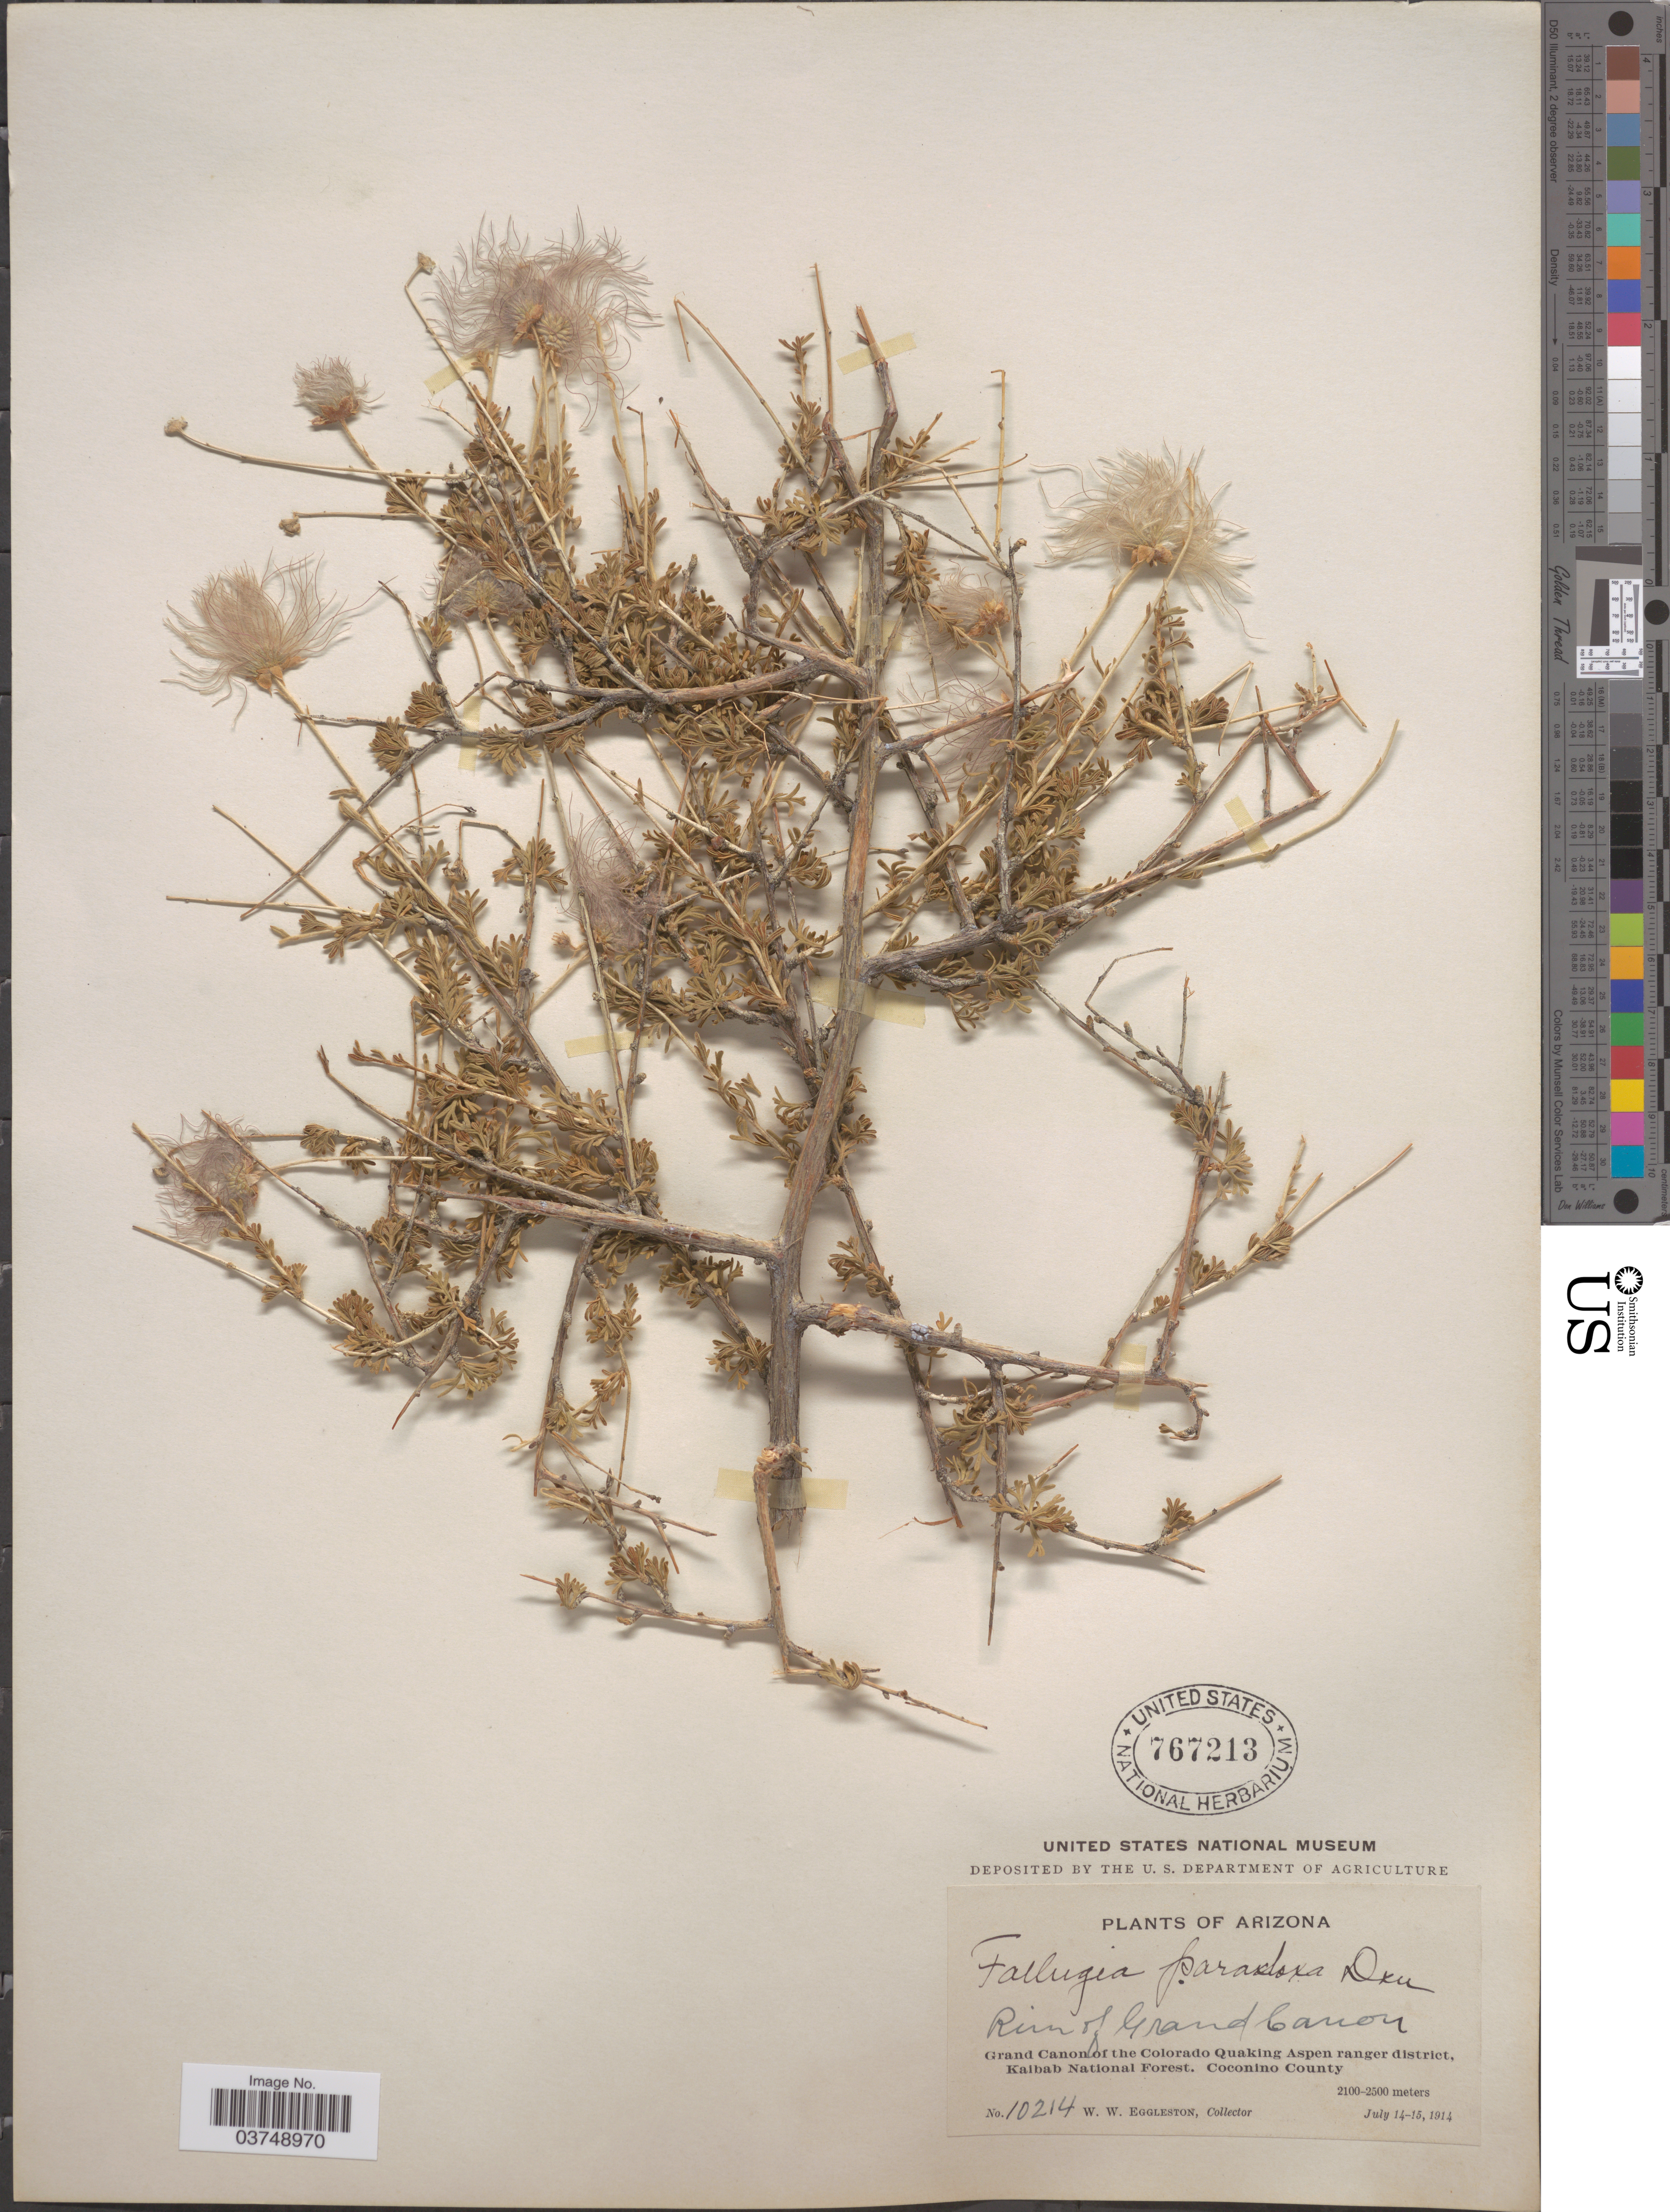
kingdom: Plantae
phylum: Tracheophyta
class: Magnoliopsida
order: Rosales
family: Rosaceae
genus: Fallugia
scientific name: Fallugia acuminata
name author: (Wooton) Rydb.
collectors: W. W. Eggleston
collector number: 10214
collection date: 1914-07-14/1914-07-15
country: United States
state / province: Arizona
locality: Rim of Grand Canon. Grand Canon of the Colorado Quaking Aspen ranger district, Kaibab National Forest. Coconino County.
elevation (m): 2100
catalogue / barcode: US 767213